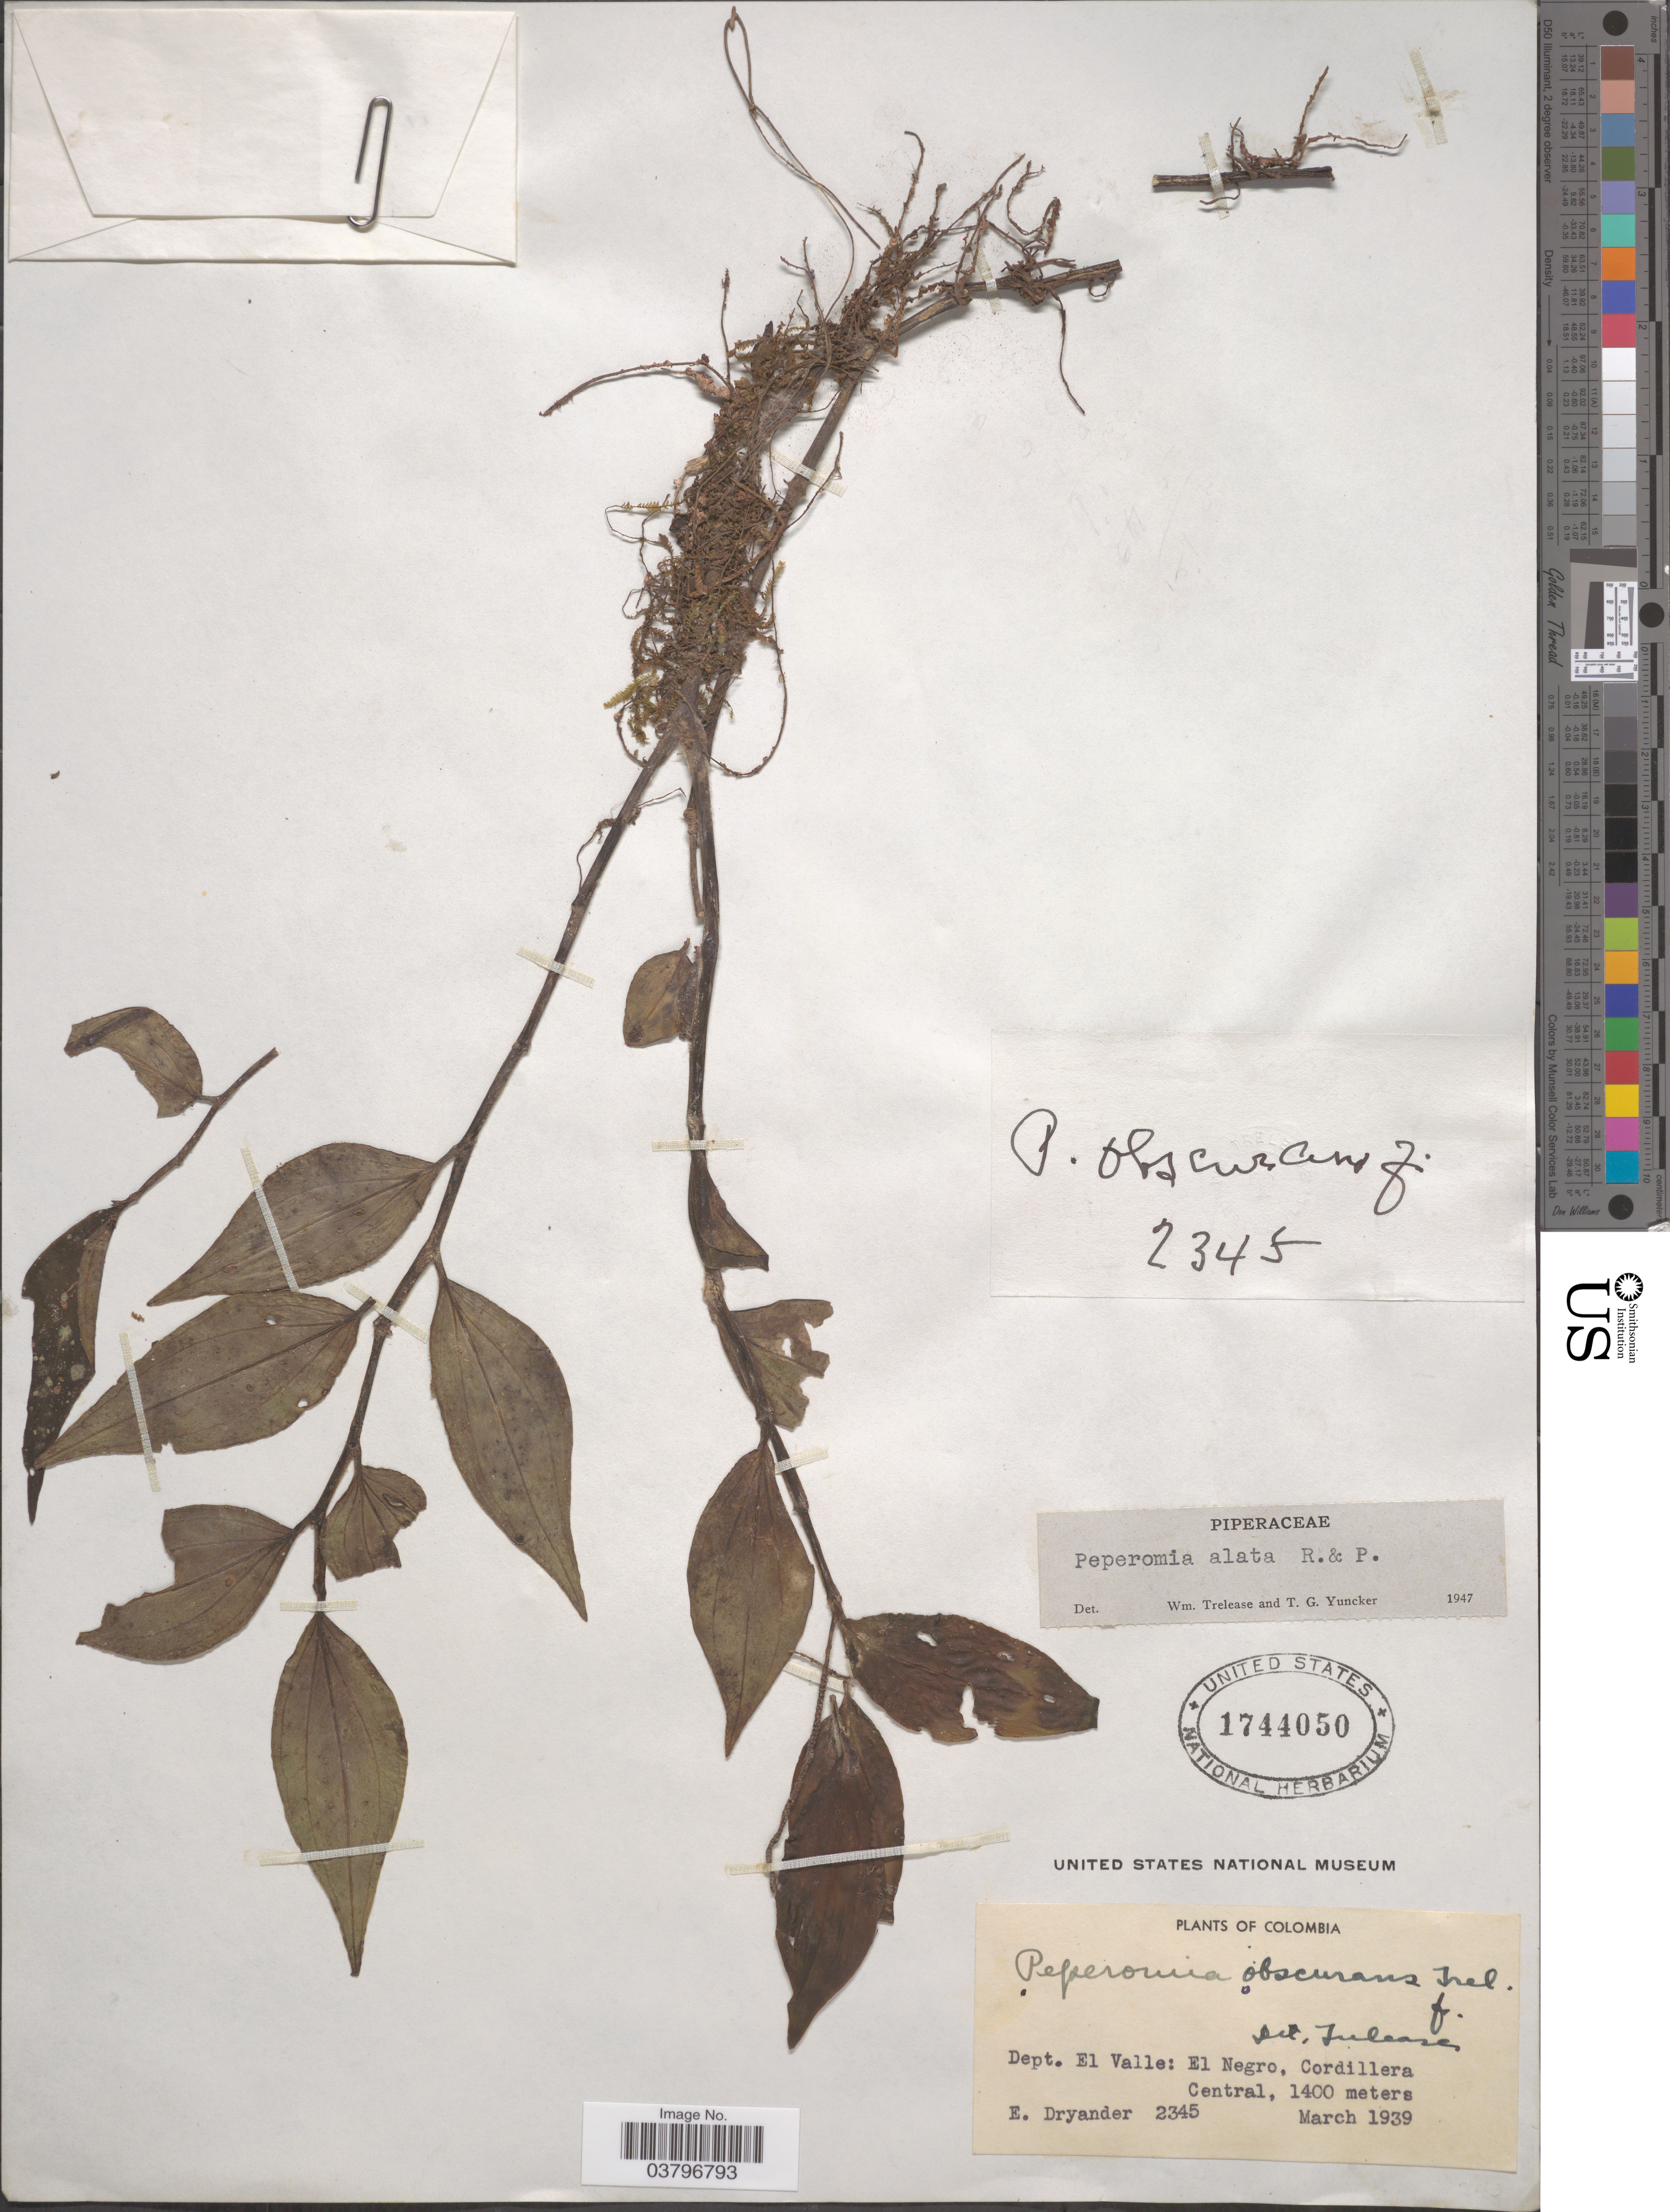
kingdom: Plantae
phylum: Tracheophyta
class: Magnoliopsida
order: Piperales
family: Piperaceae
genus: Peperomia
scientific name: Peperomia alata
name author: Ruiz & Pav.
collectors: E. Dryander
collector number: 2345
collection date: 1939-03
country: Colombia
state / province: Valle del Cauca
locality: Dept. El Valle: El Negro, Cordillera Central.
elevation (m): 1400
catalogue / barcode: US 1744050